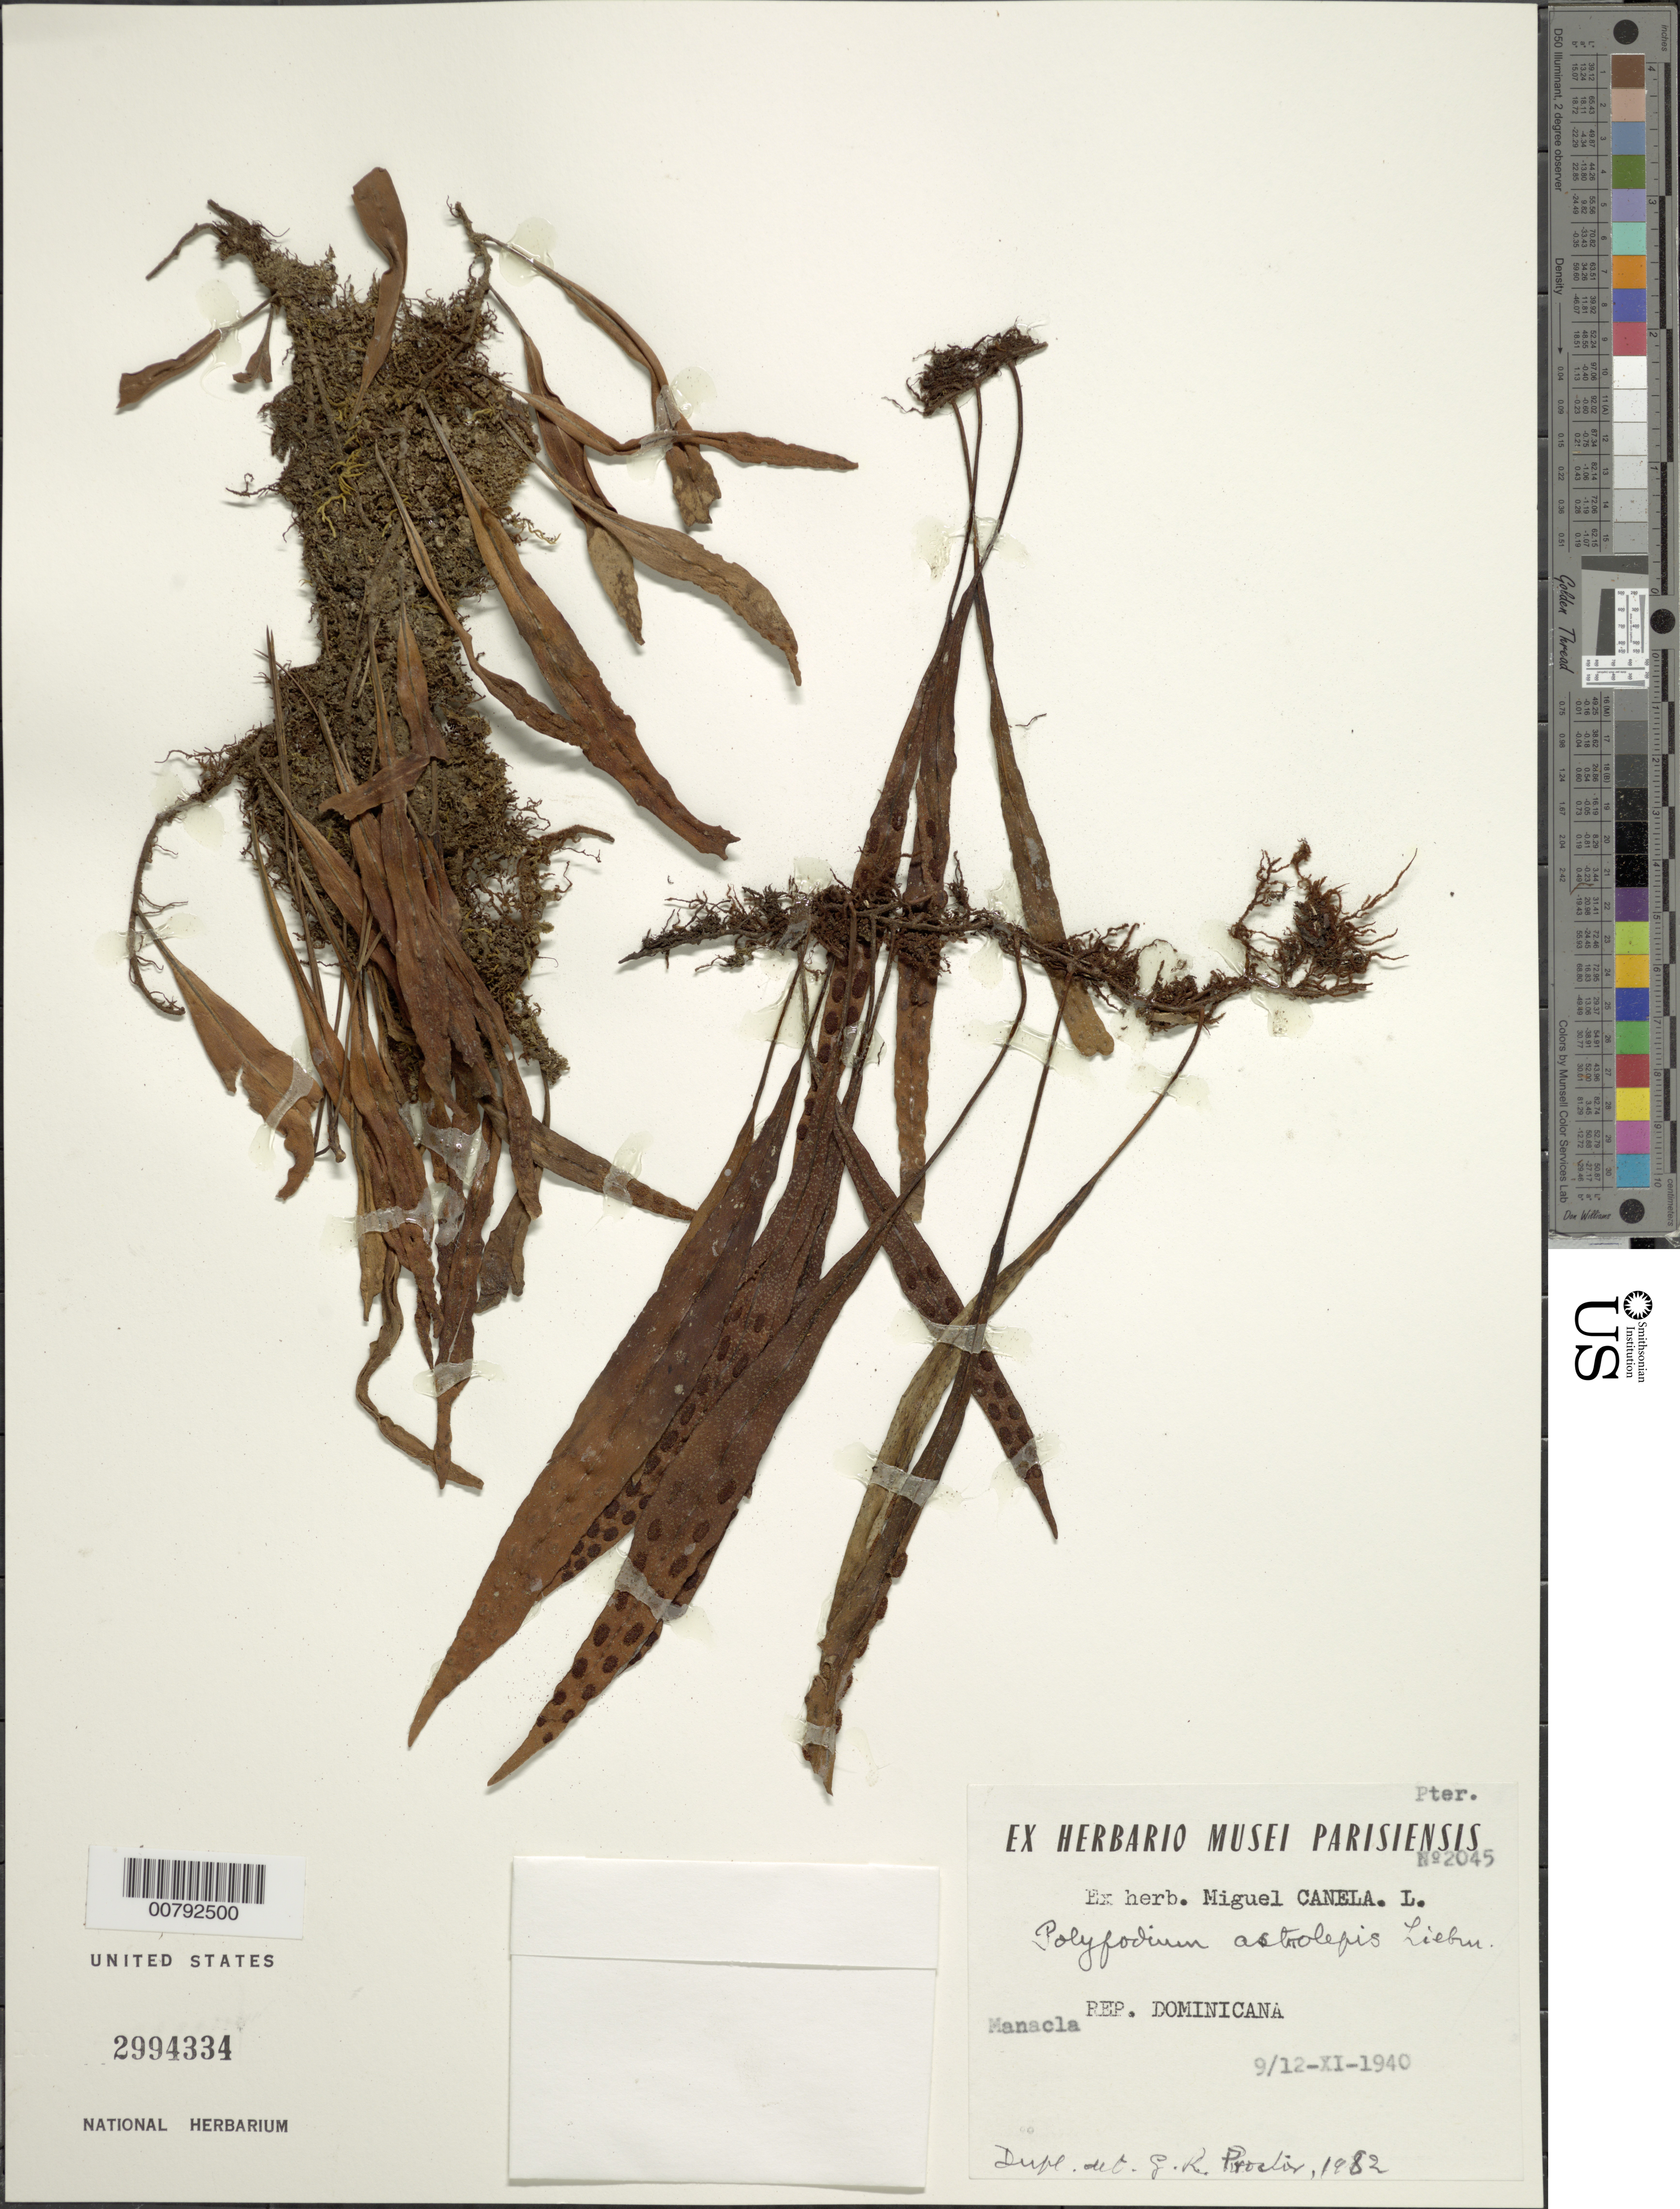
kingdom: Plantae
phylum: Tracheophyta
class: Polypodiopsida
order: Polypodiales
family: Polypodiaceae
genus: Pleopeltis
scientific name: Pleopeltis astrolepis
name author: (Liebm.) E. Fourn.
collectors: M. Canela Lazaro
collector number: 2045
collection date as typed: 09 Nov 1940 to 12 Nov 1940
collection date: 1940-11-09/1940-11-12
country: Dominican Republic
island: Hispaniola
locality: Manacla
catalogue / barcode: US 2994334